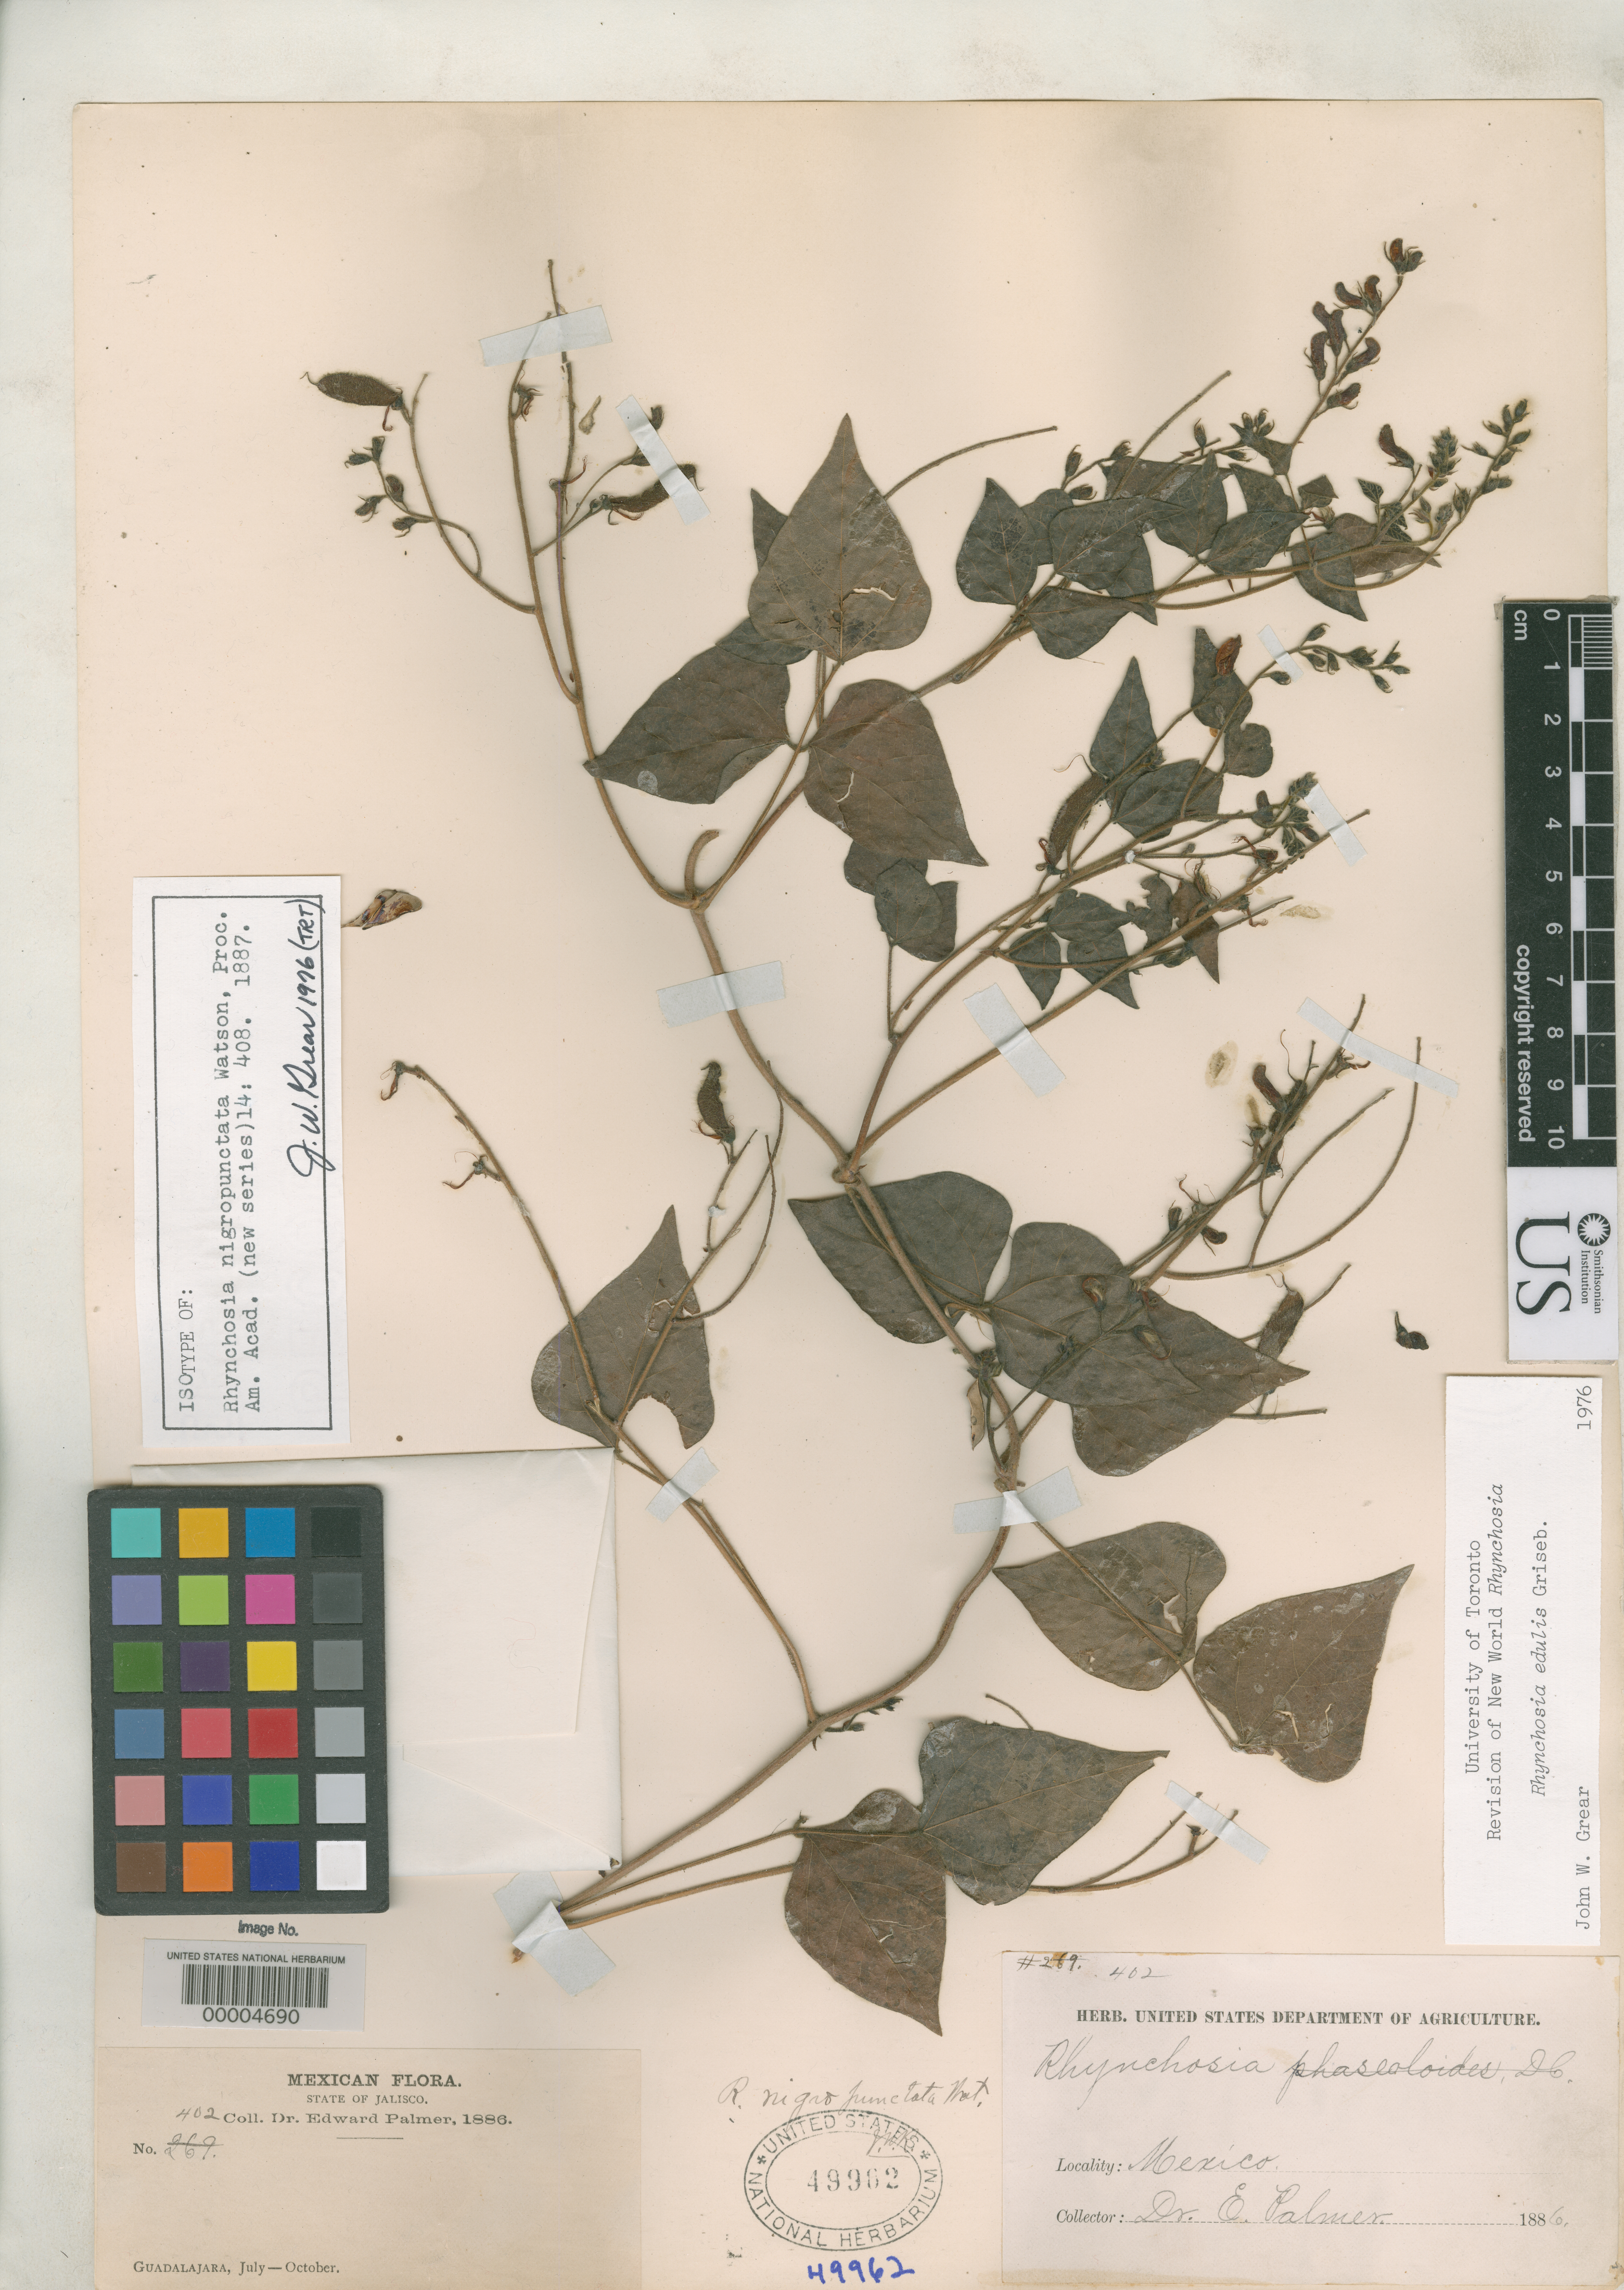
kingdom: Plantae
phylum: Tracheophyta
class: Magnoliopsida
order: Fabales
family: Fabaceae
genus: Rhynchosia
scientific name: Rhynchosia nigropunctata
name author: S. Watson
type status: Syntype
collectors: E. Palmer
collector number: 402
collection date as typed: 1886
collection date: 1886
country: Mexico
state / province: Jalisco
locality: Tequila.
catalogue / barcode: US 49902